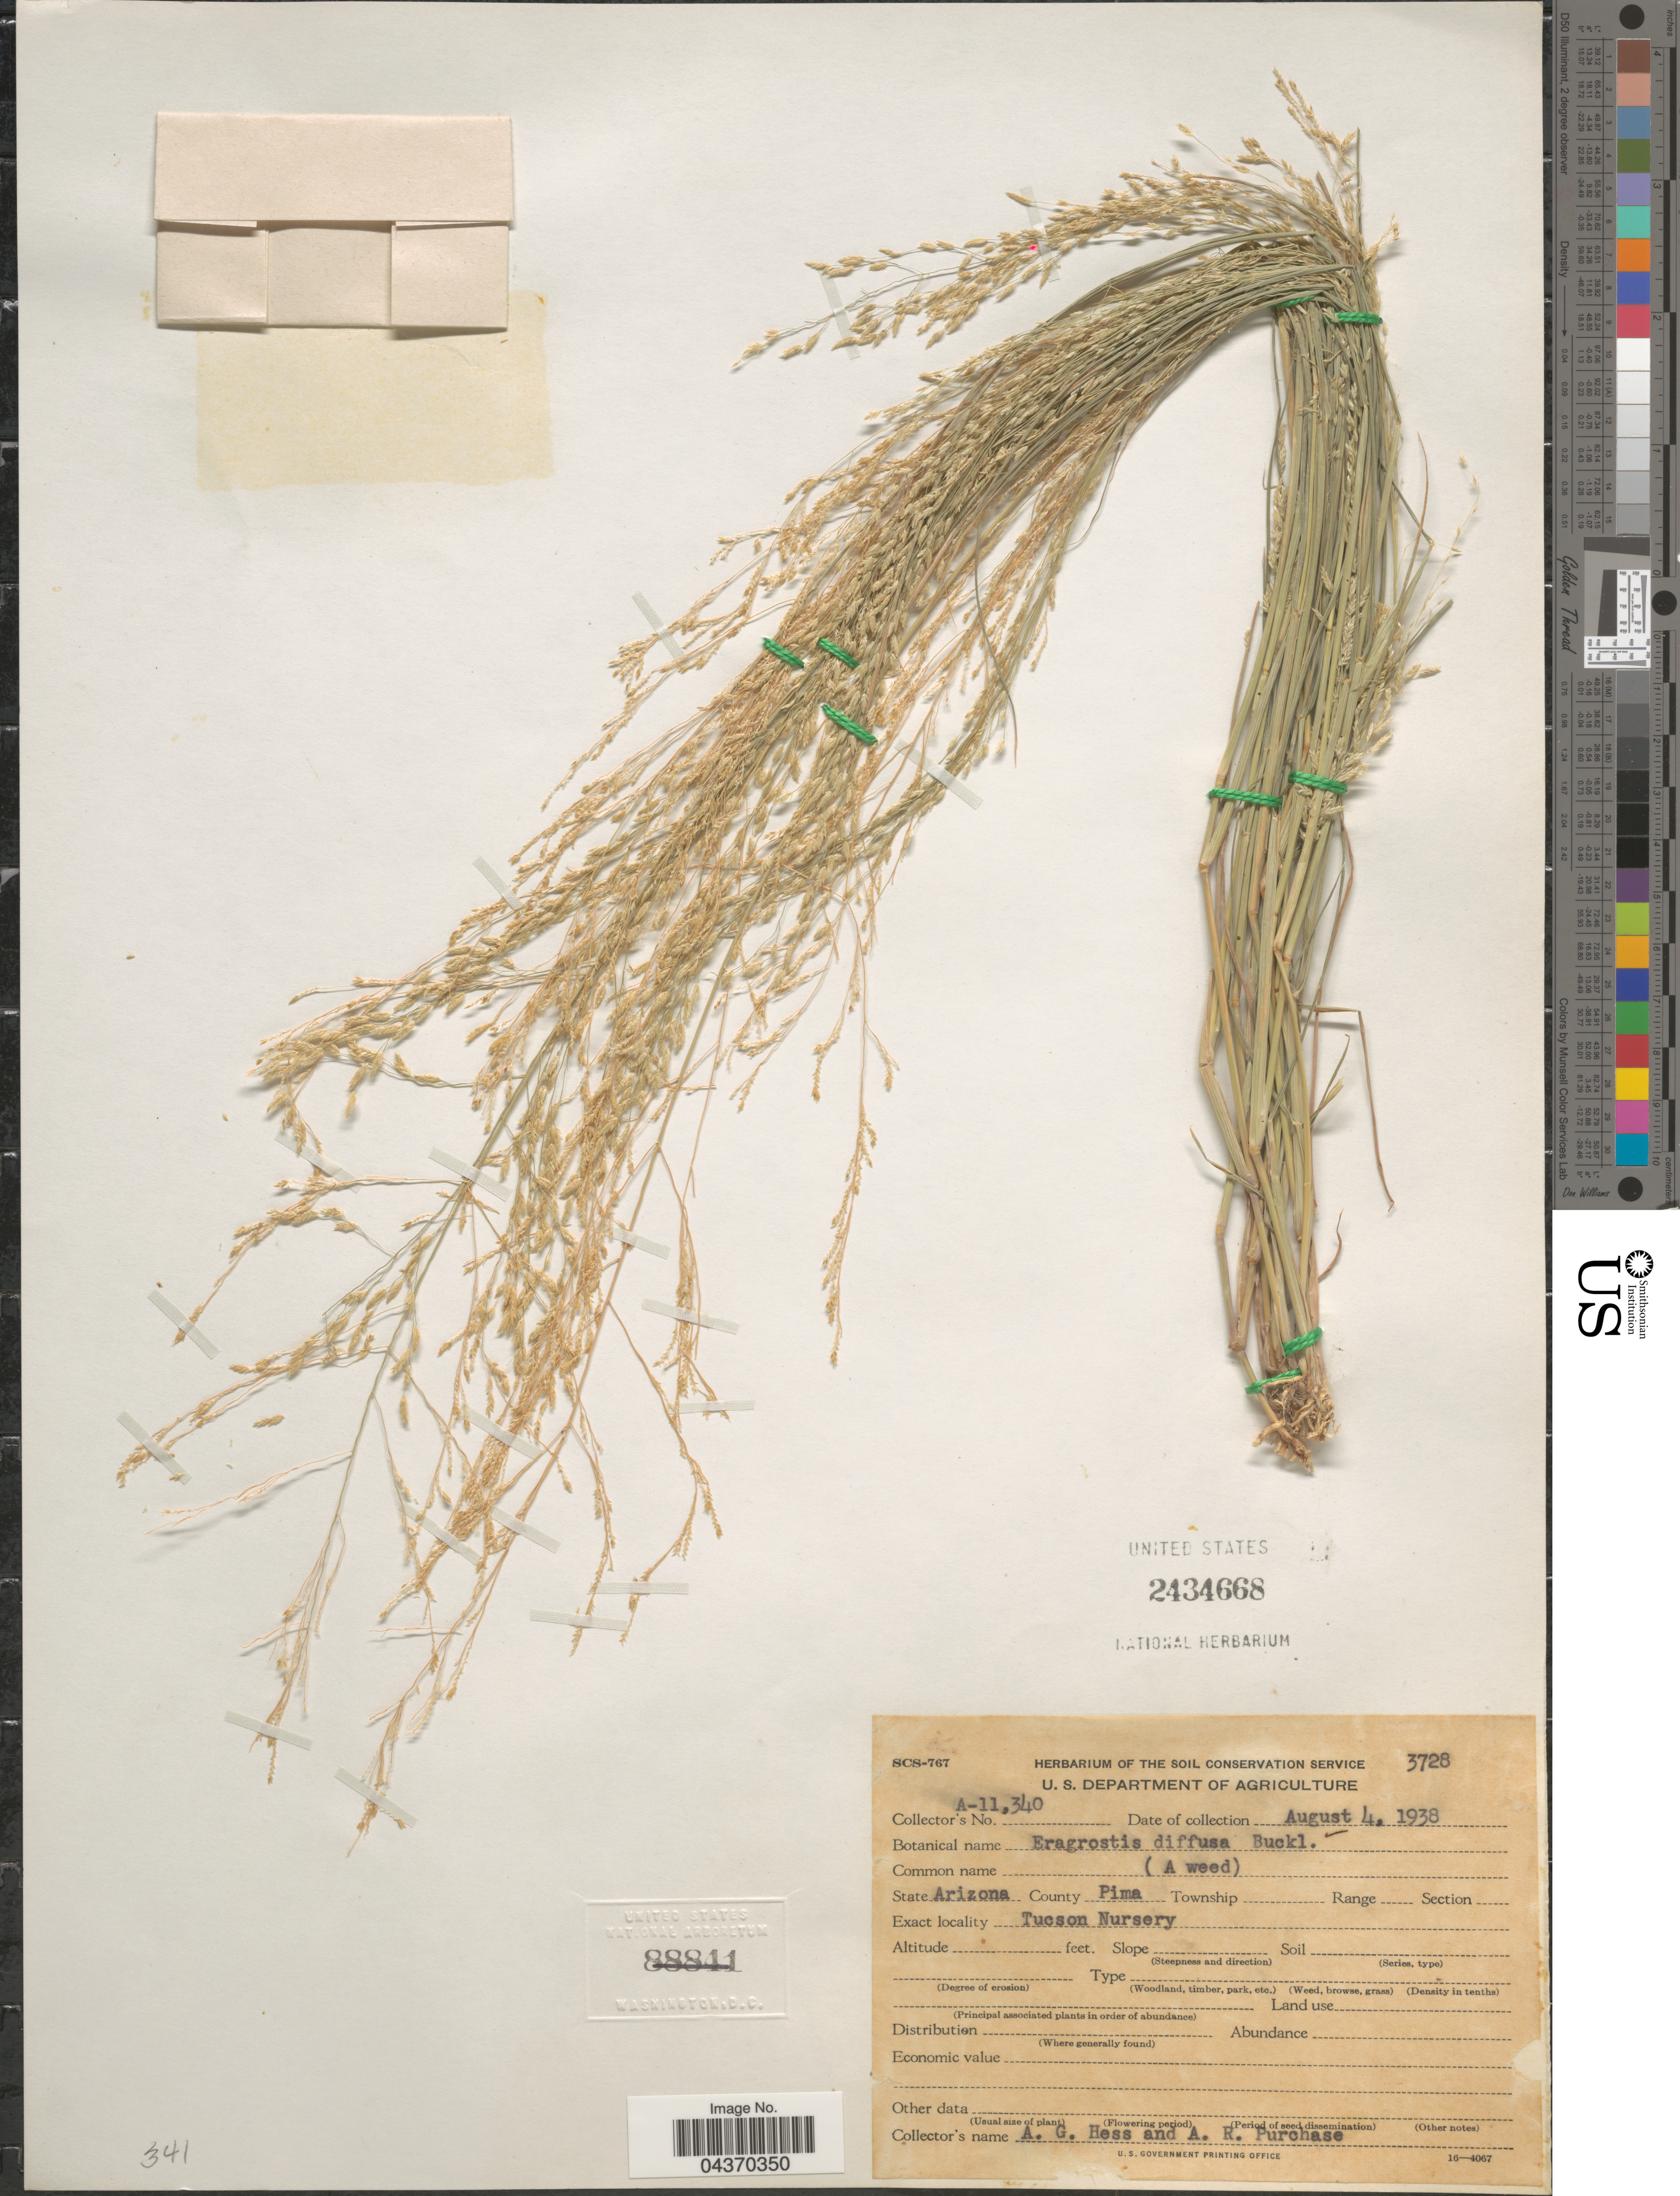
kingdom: Plantae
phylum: Tracheophyta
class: Liliopsida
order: Poales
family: Poaceae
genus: Eragrostis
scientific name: Eragrostis pectinacea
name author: (Michx.) Nees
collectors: A. Hess & A. Purchase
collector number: A-11340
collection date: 1938-08-04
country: United States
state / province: Arizona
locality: County Pima. Tucson Nursery.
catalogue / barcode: US 2434668